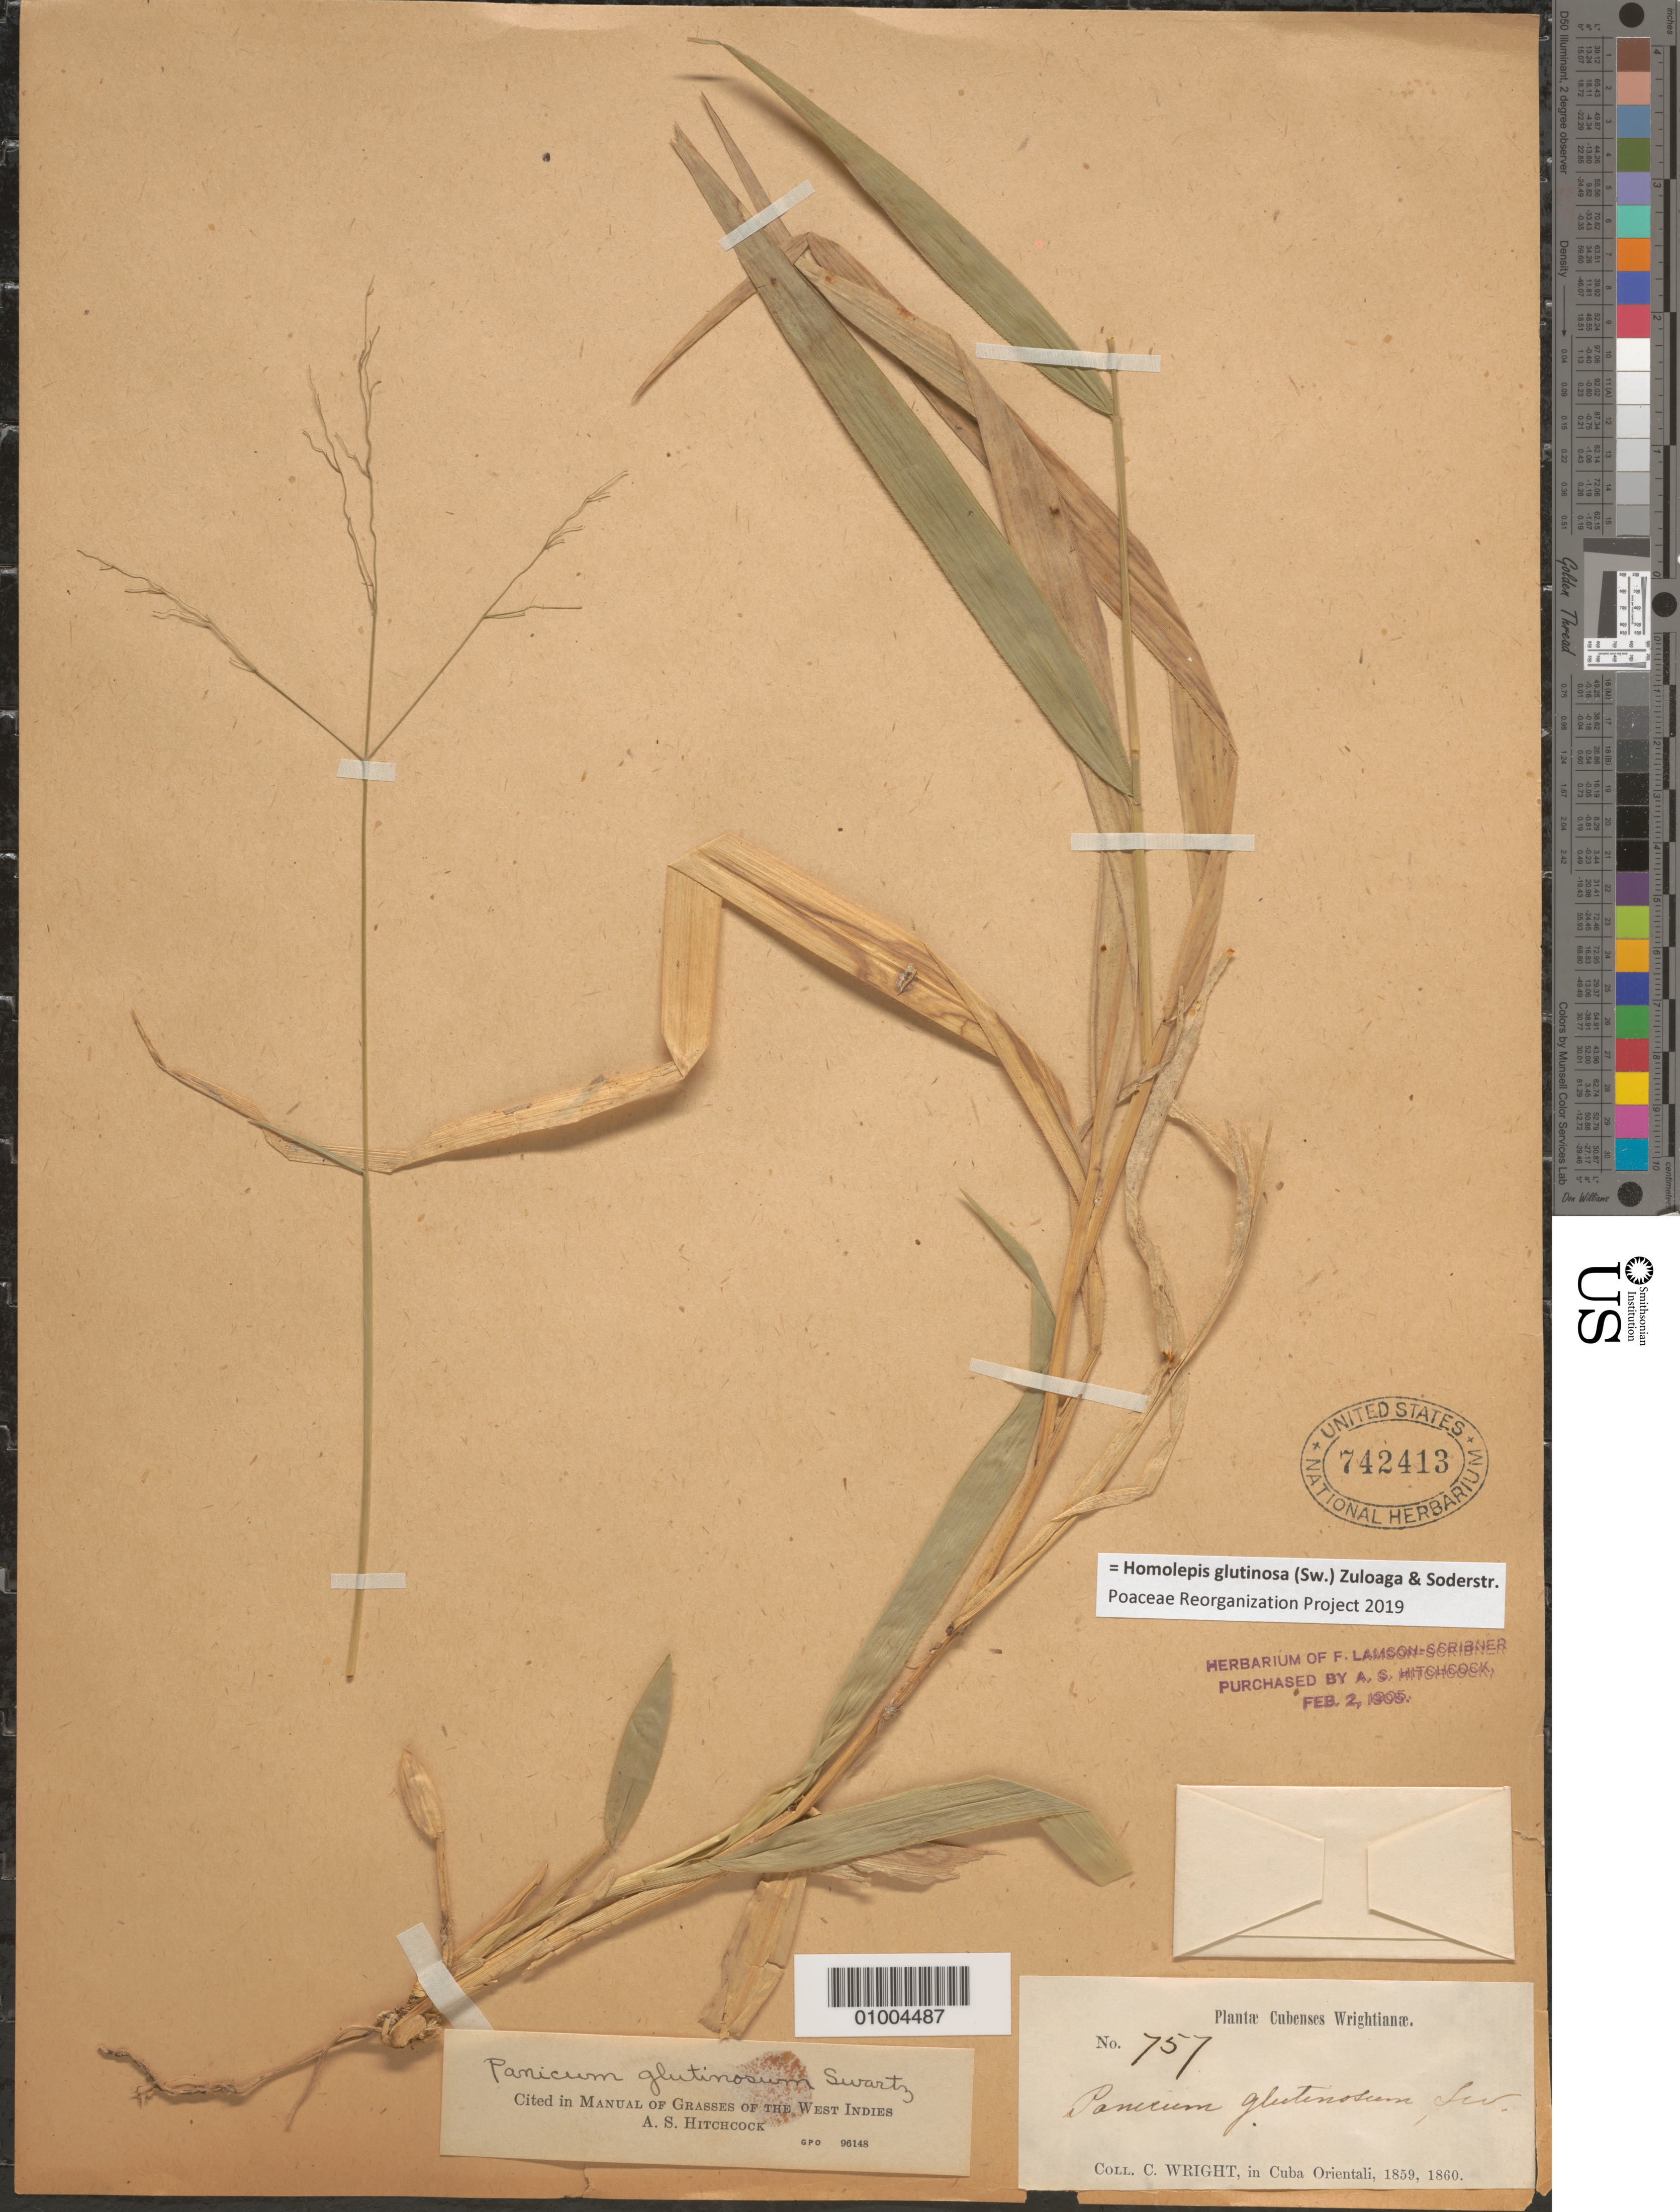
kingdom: Plantae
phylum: Tracheophyta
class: Liliopsida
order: Poales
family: Poaceae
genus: Homolepis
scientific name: Homolepis glutinosa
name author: (Sw.) Zuloaga & Soderstr.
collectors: C. Wright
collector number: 757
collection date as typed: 1859 to -- ---1860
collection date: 1859/1860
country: Cuba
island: Cuba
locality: Oriente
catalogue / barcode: US 742413